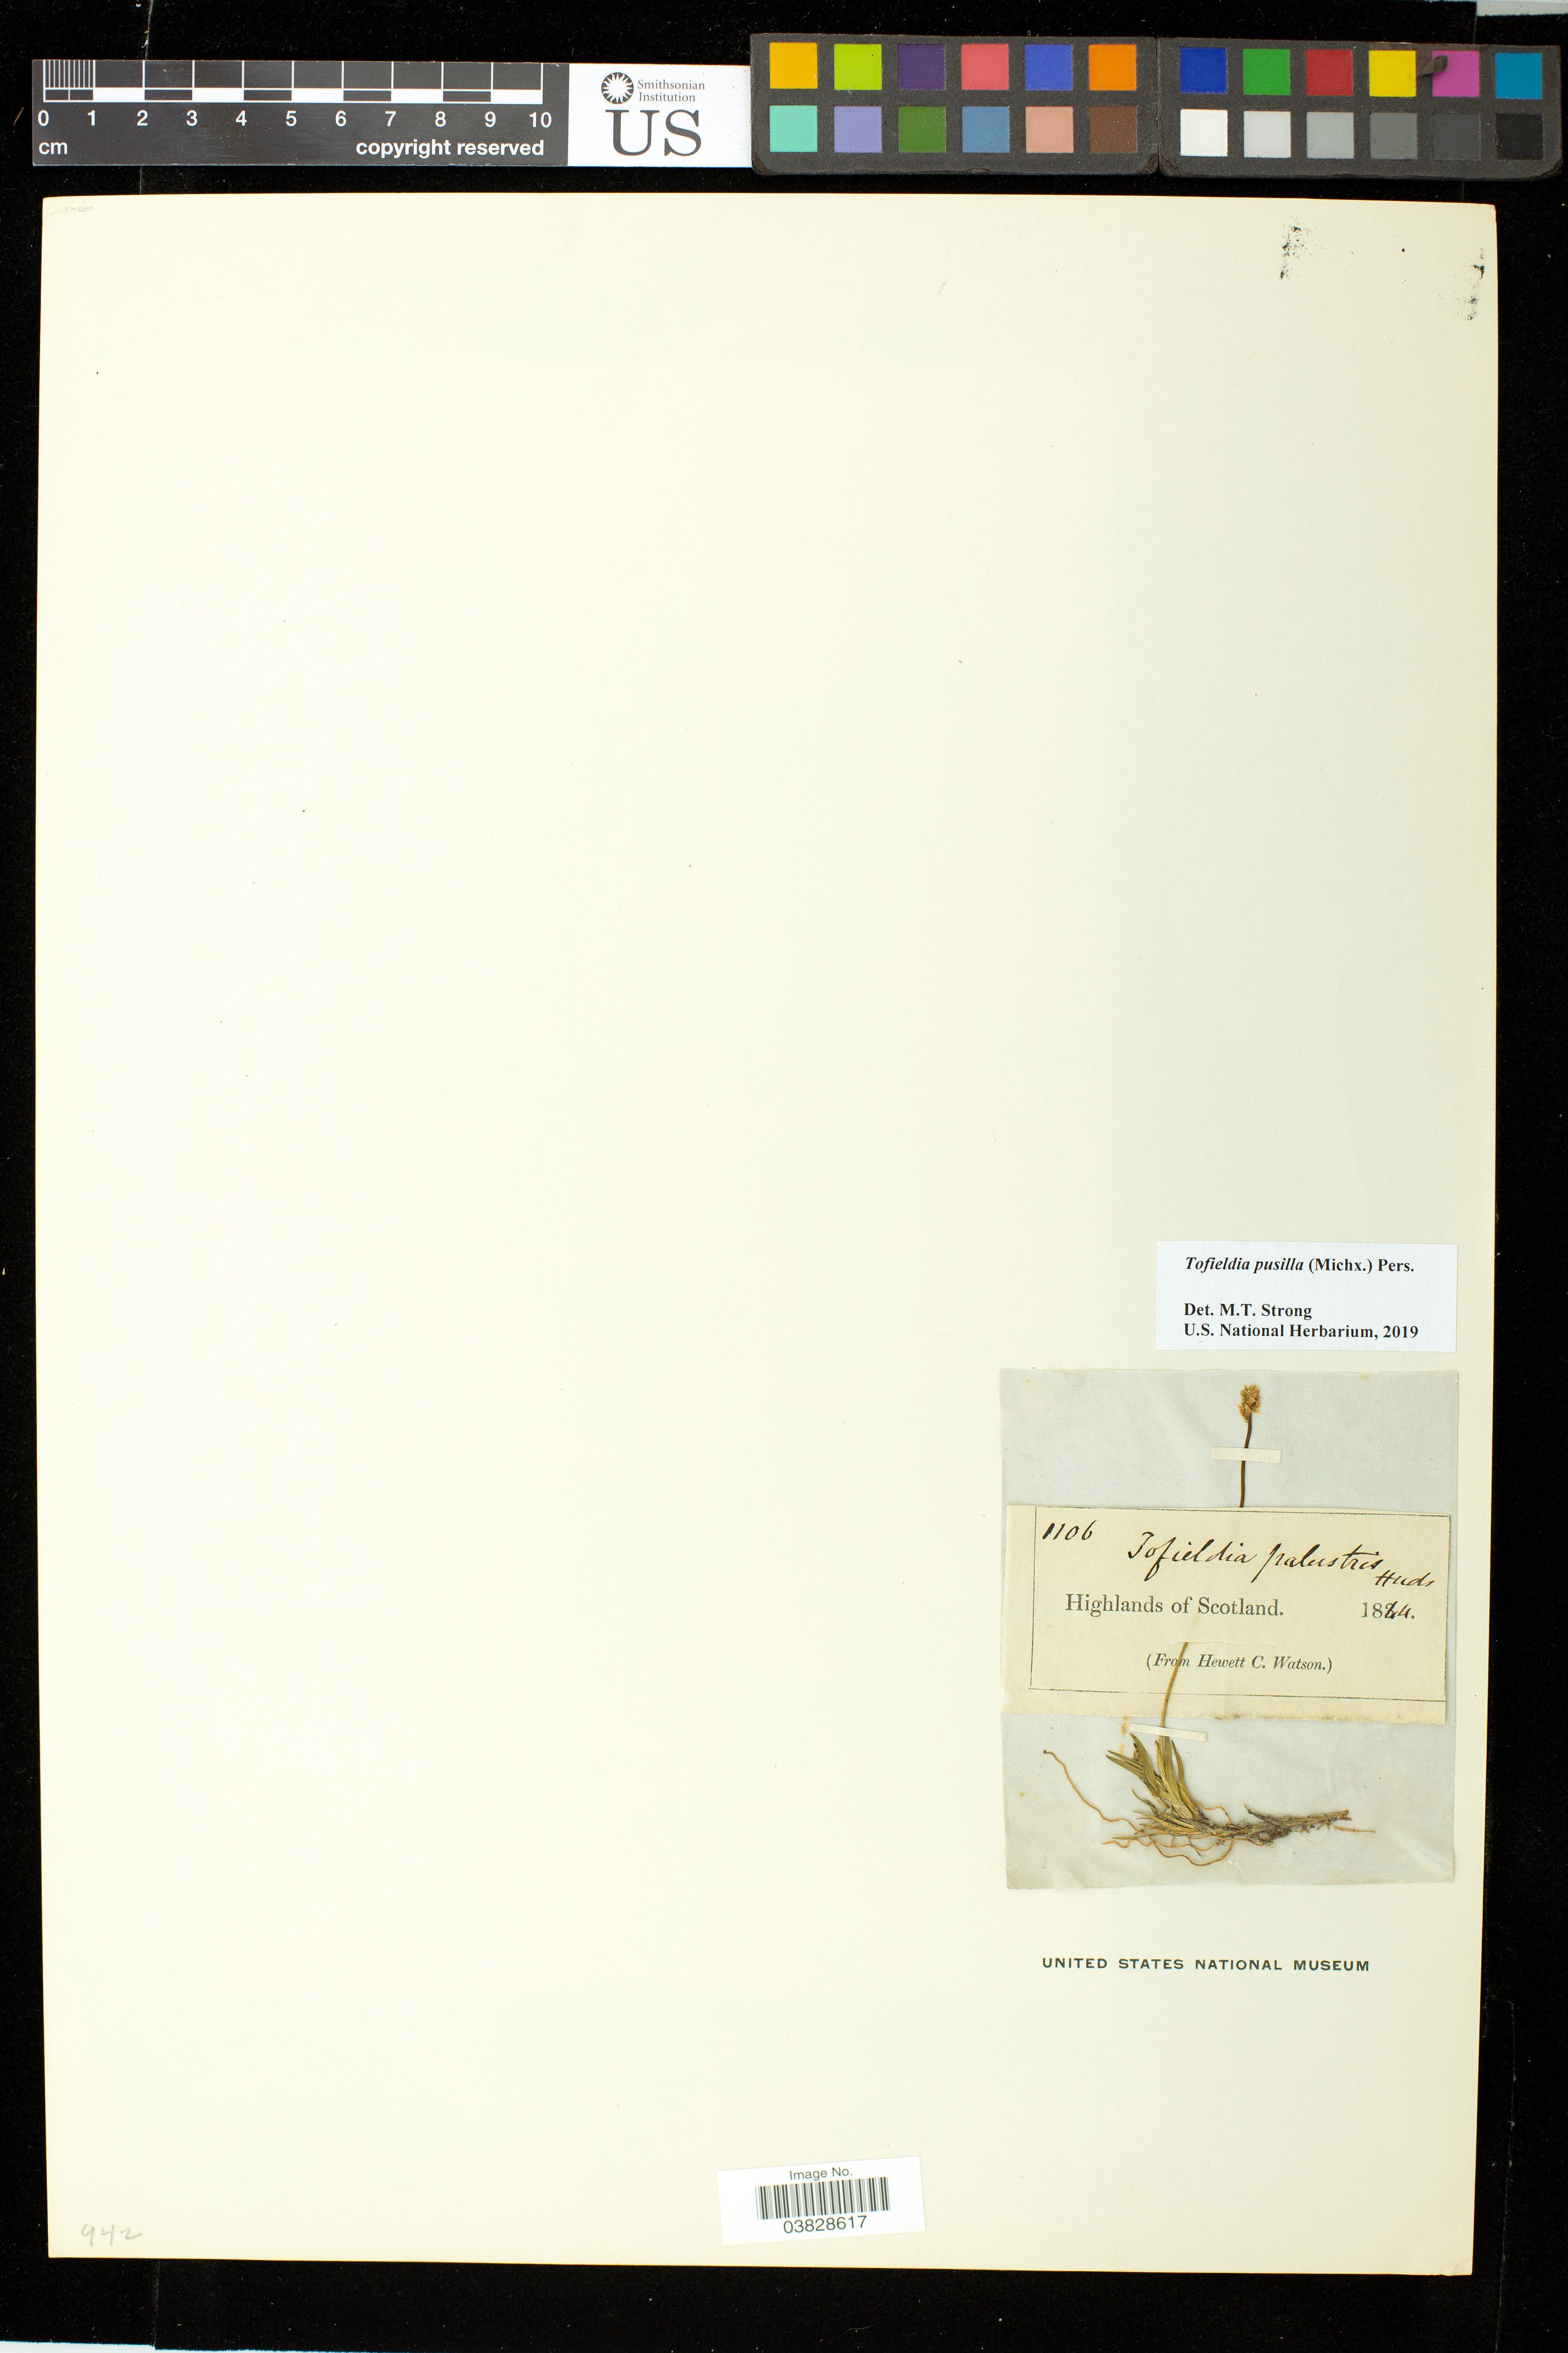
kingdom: Plantae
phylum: Tracheophyta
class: Liliopsida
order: Alismatales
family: Tofieldiaceae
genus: Tofieldia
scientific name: Tofieldia pusilla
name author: (Michx.) Pers.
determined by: Strong, Mark T., (BOT), Smithsonian Institution - National Museum of Natural History (UNITED STATES)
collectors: H. Watson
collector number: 1106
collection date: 1844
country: United Kingdom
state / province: Scotland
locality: Highlands of Scotland